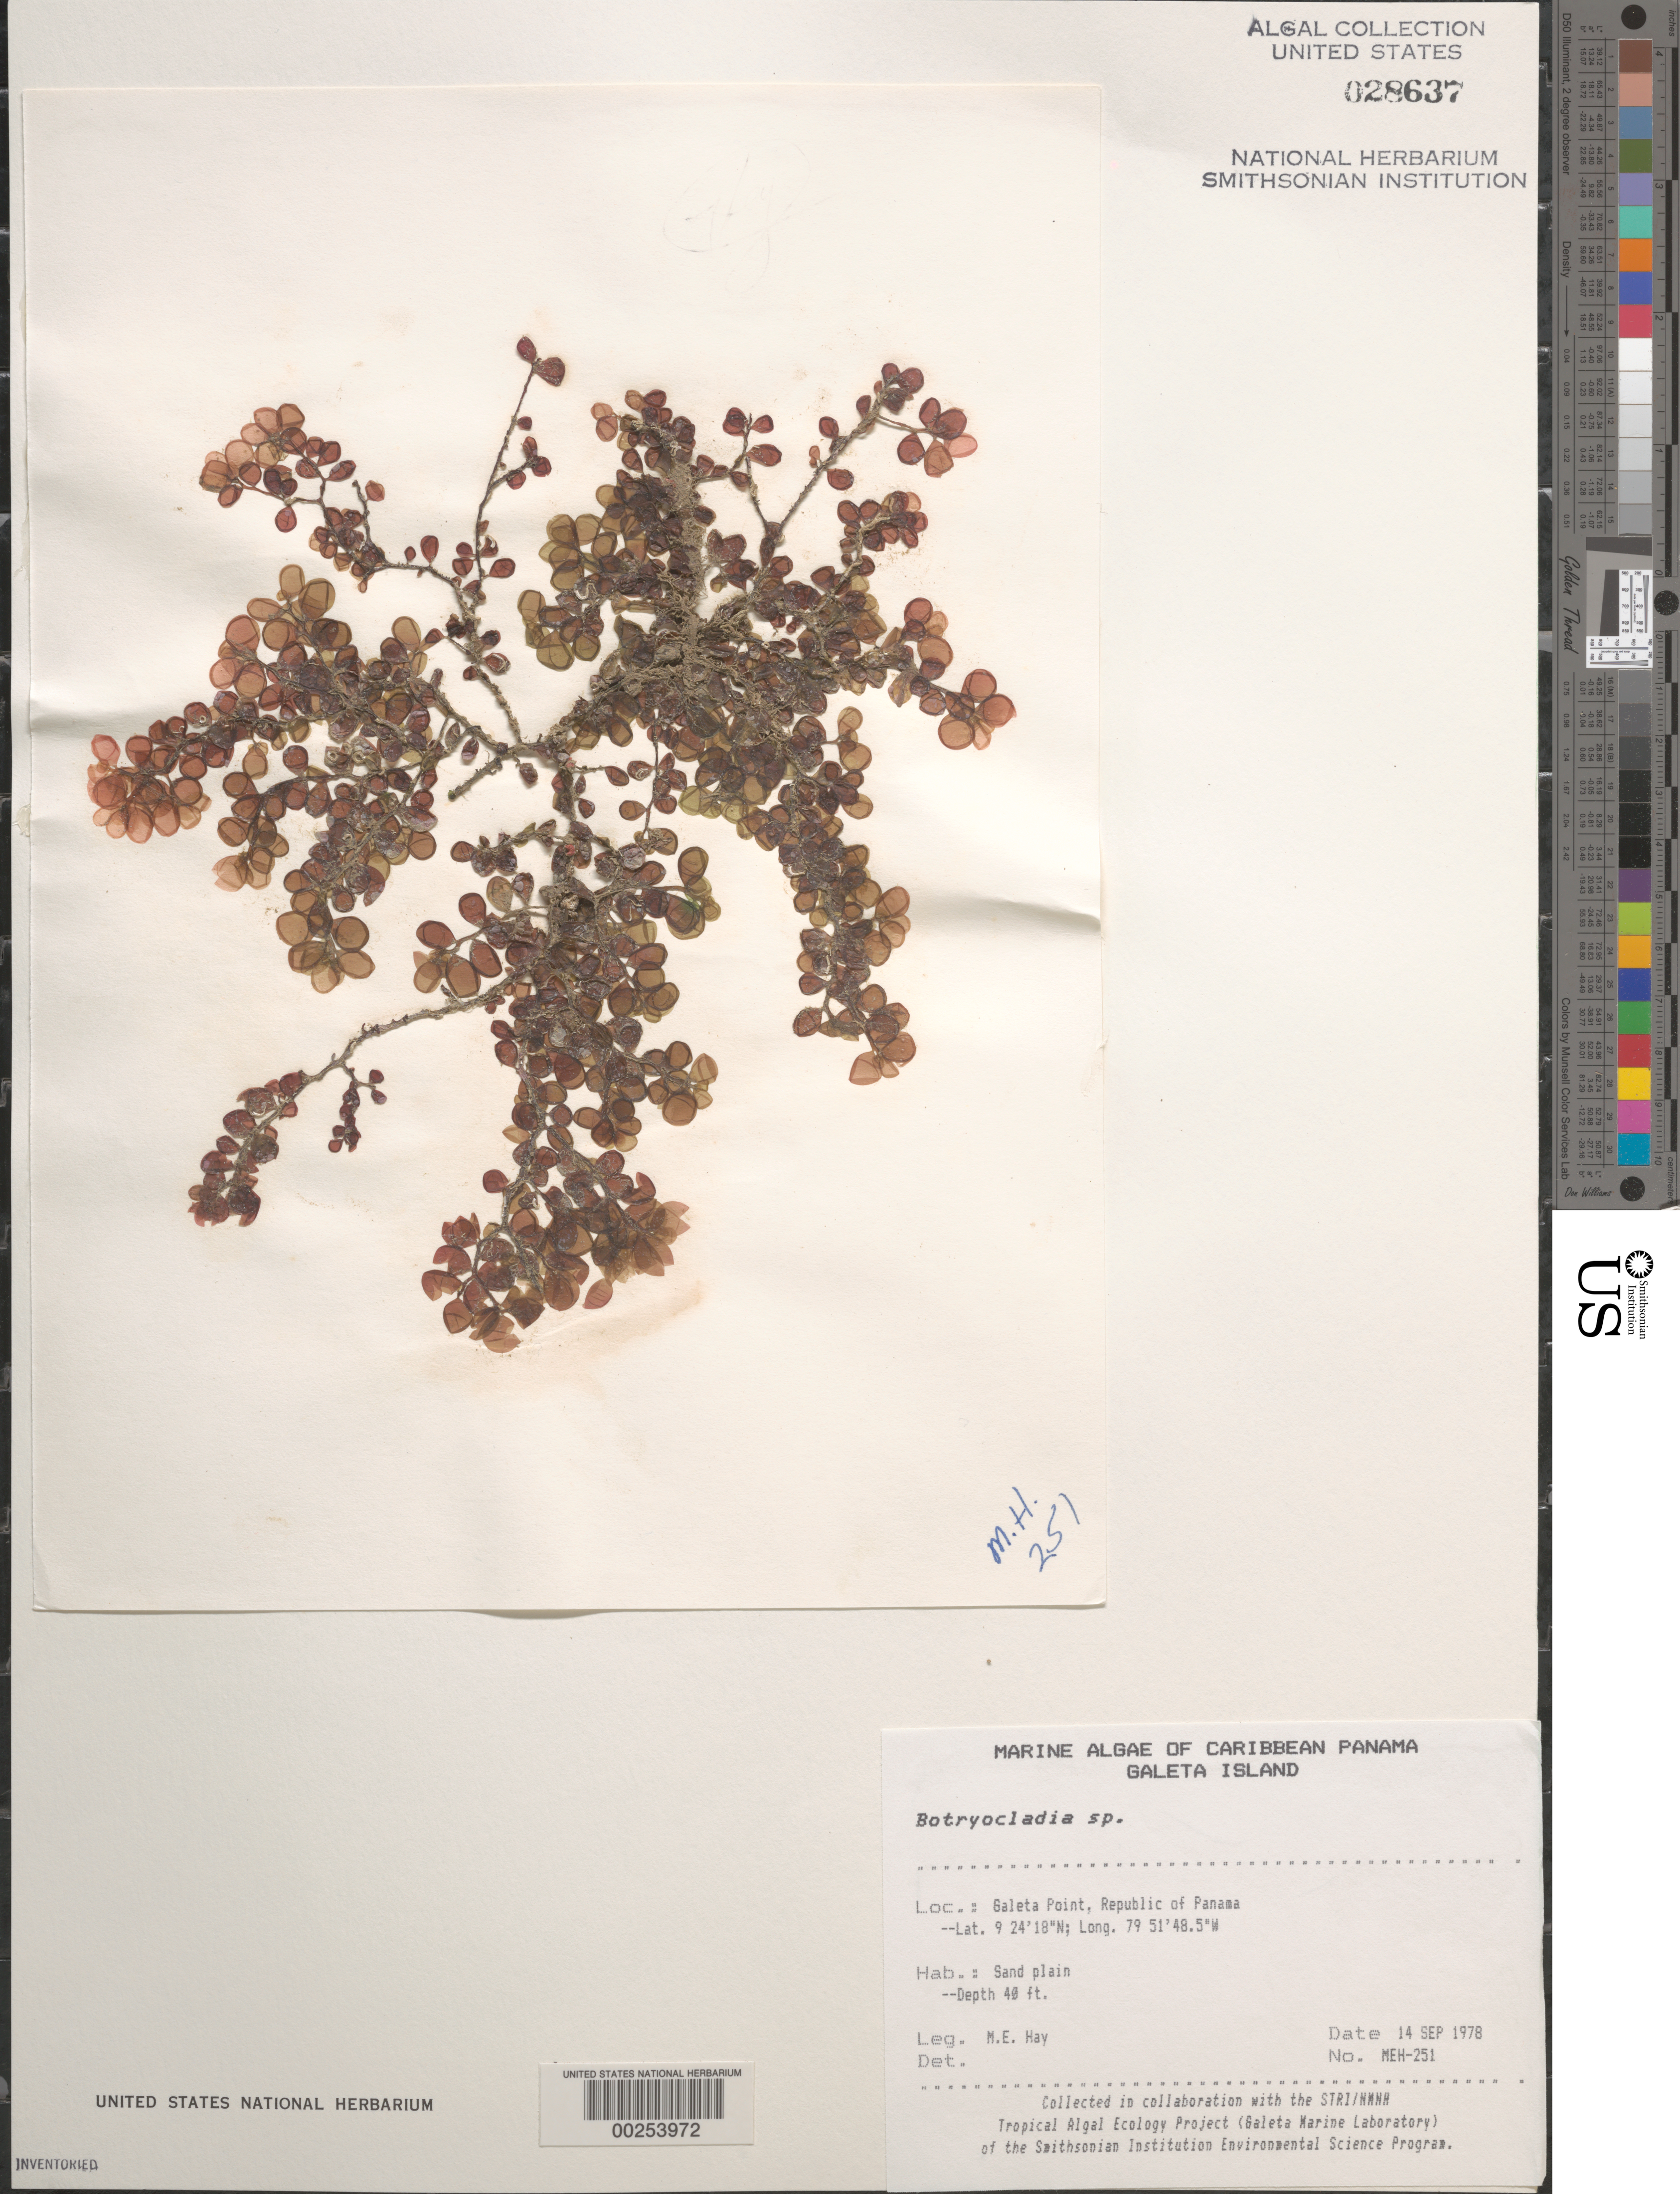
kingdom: Plantae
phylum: Rhodophyta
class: Florideophyceae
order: Rhodymeniales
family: Rhodymeniaceae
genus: Botryocladia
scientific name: Botryocladia sp.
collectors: M. E. Hay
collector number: MEH-251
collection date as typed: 14 Sep 1978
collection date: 1978-09-14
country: Panama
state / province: Colón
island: Galeta Island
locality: Galeta Point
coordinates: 9 24' 18" N, 79 51' 48.5" W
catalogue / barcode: US 28637